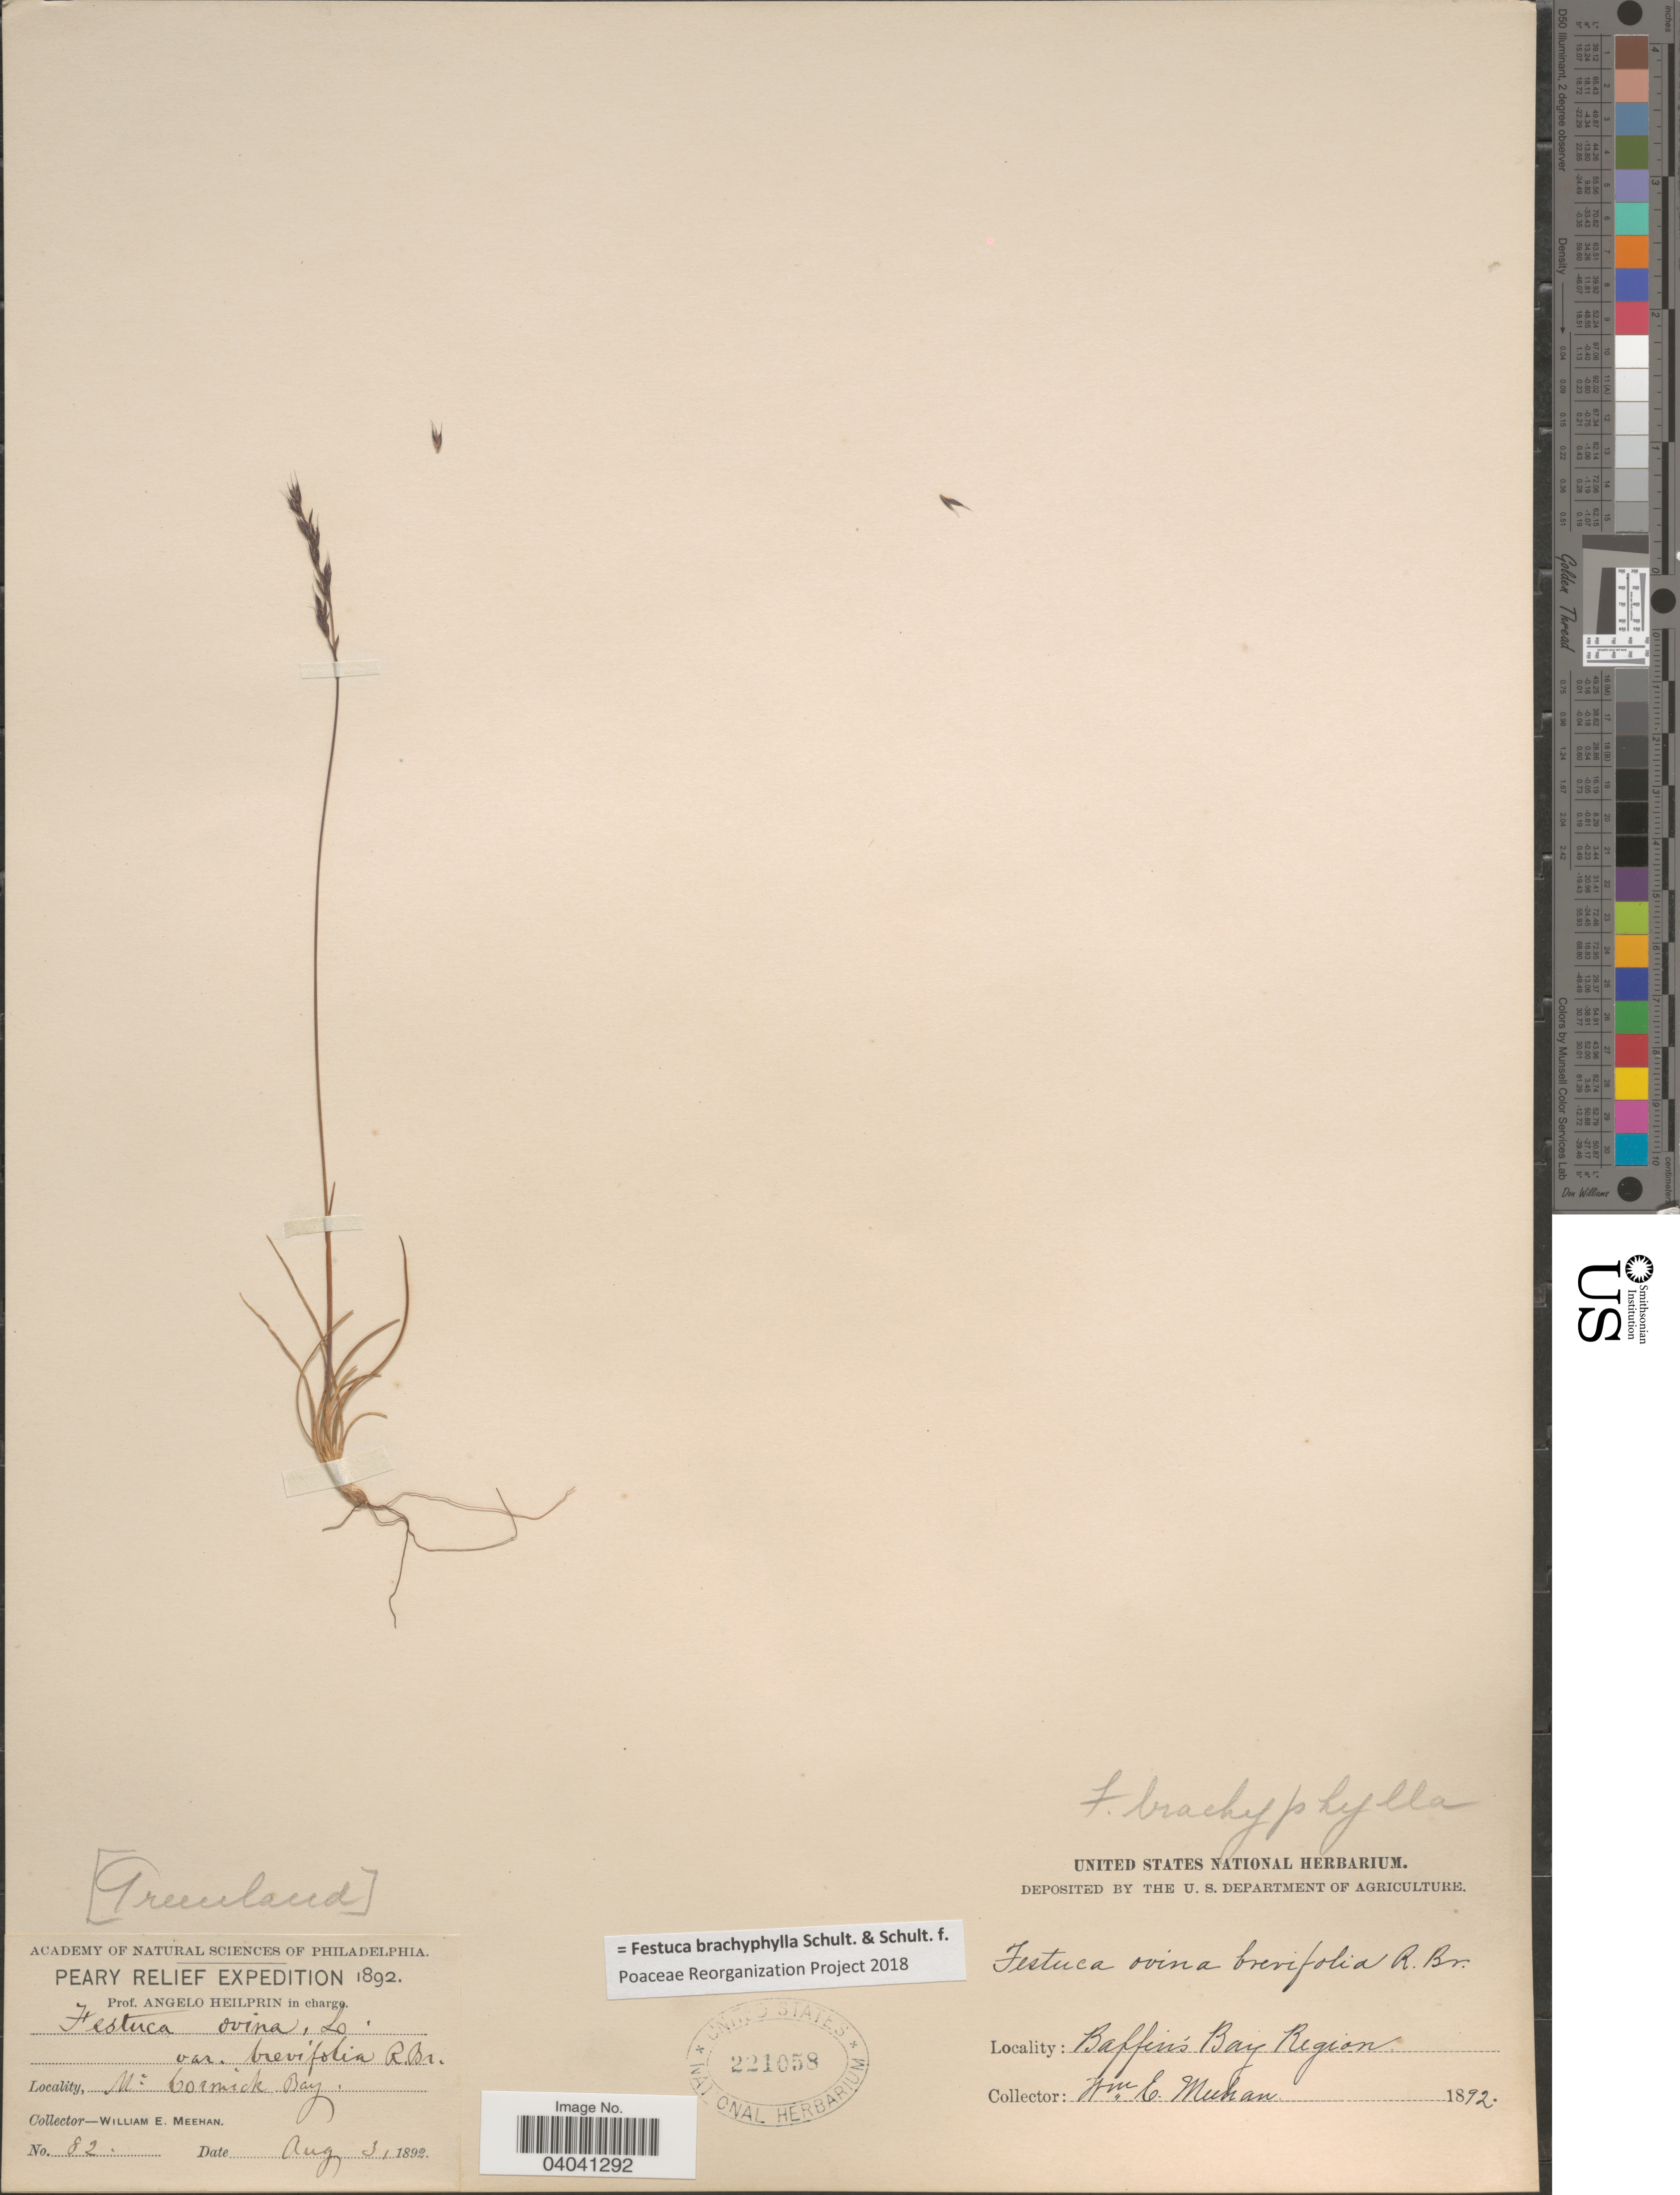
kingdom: Plantae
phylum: Tracheophyta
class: Liliopsida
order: Poales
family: Poaceae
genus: Festuca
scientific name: Festuca brachyphylla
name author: Schult. & Schult. f.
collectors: W. Meehan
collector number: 82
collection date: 1892-08-03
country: Greenland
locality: McCormick Bay. Baffin's Bay Region.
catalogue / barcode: US 221058